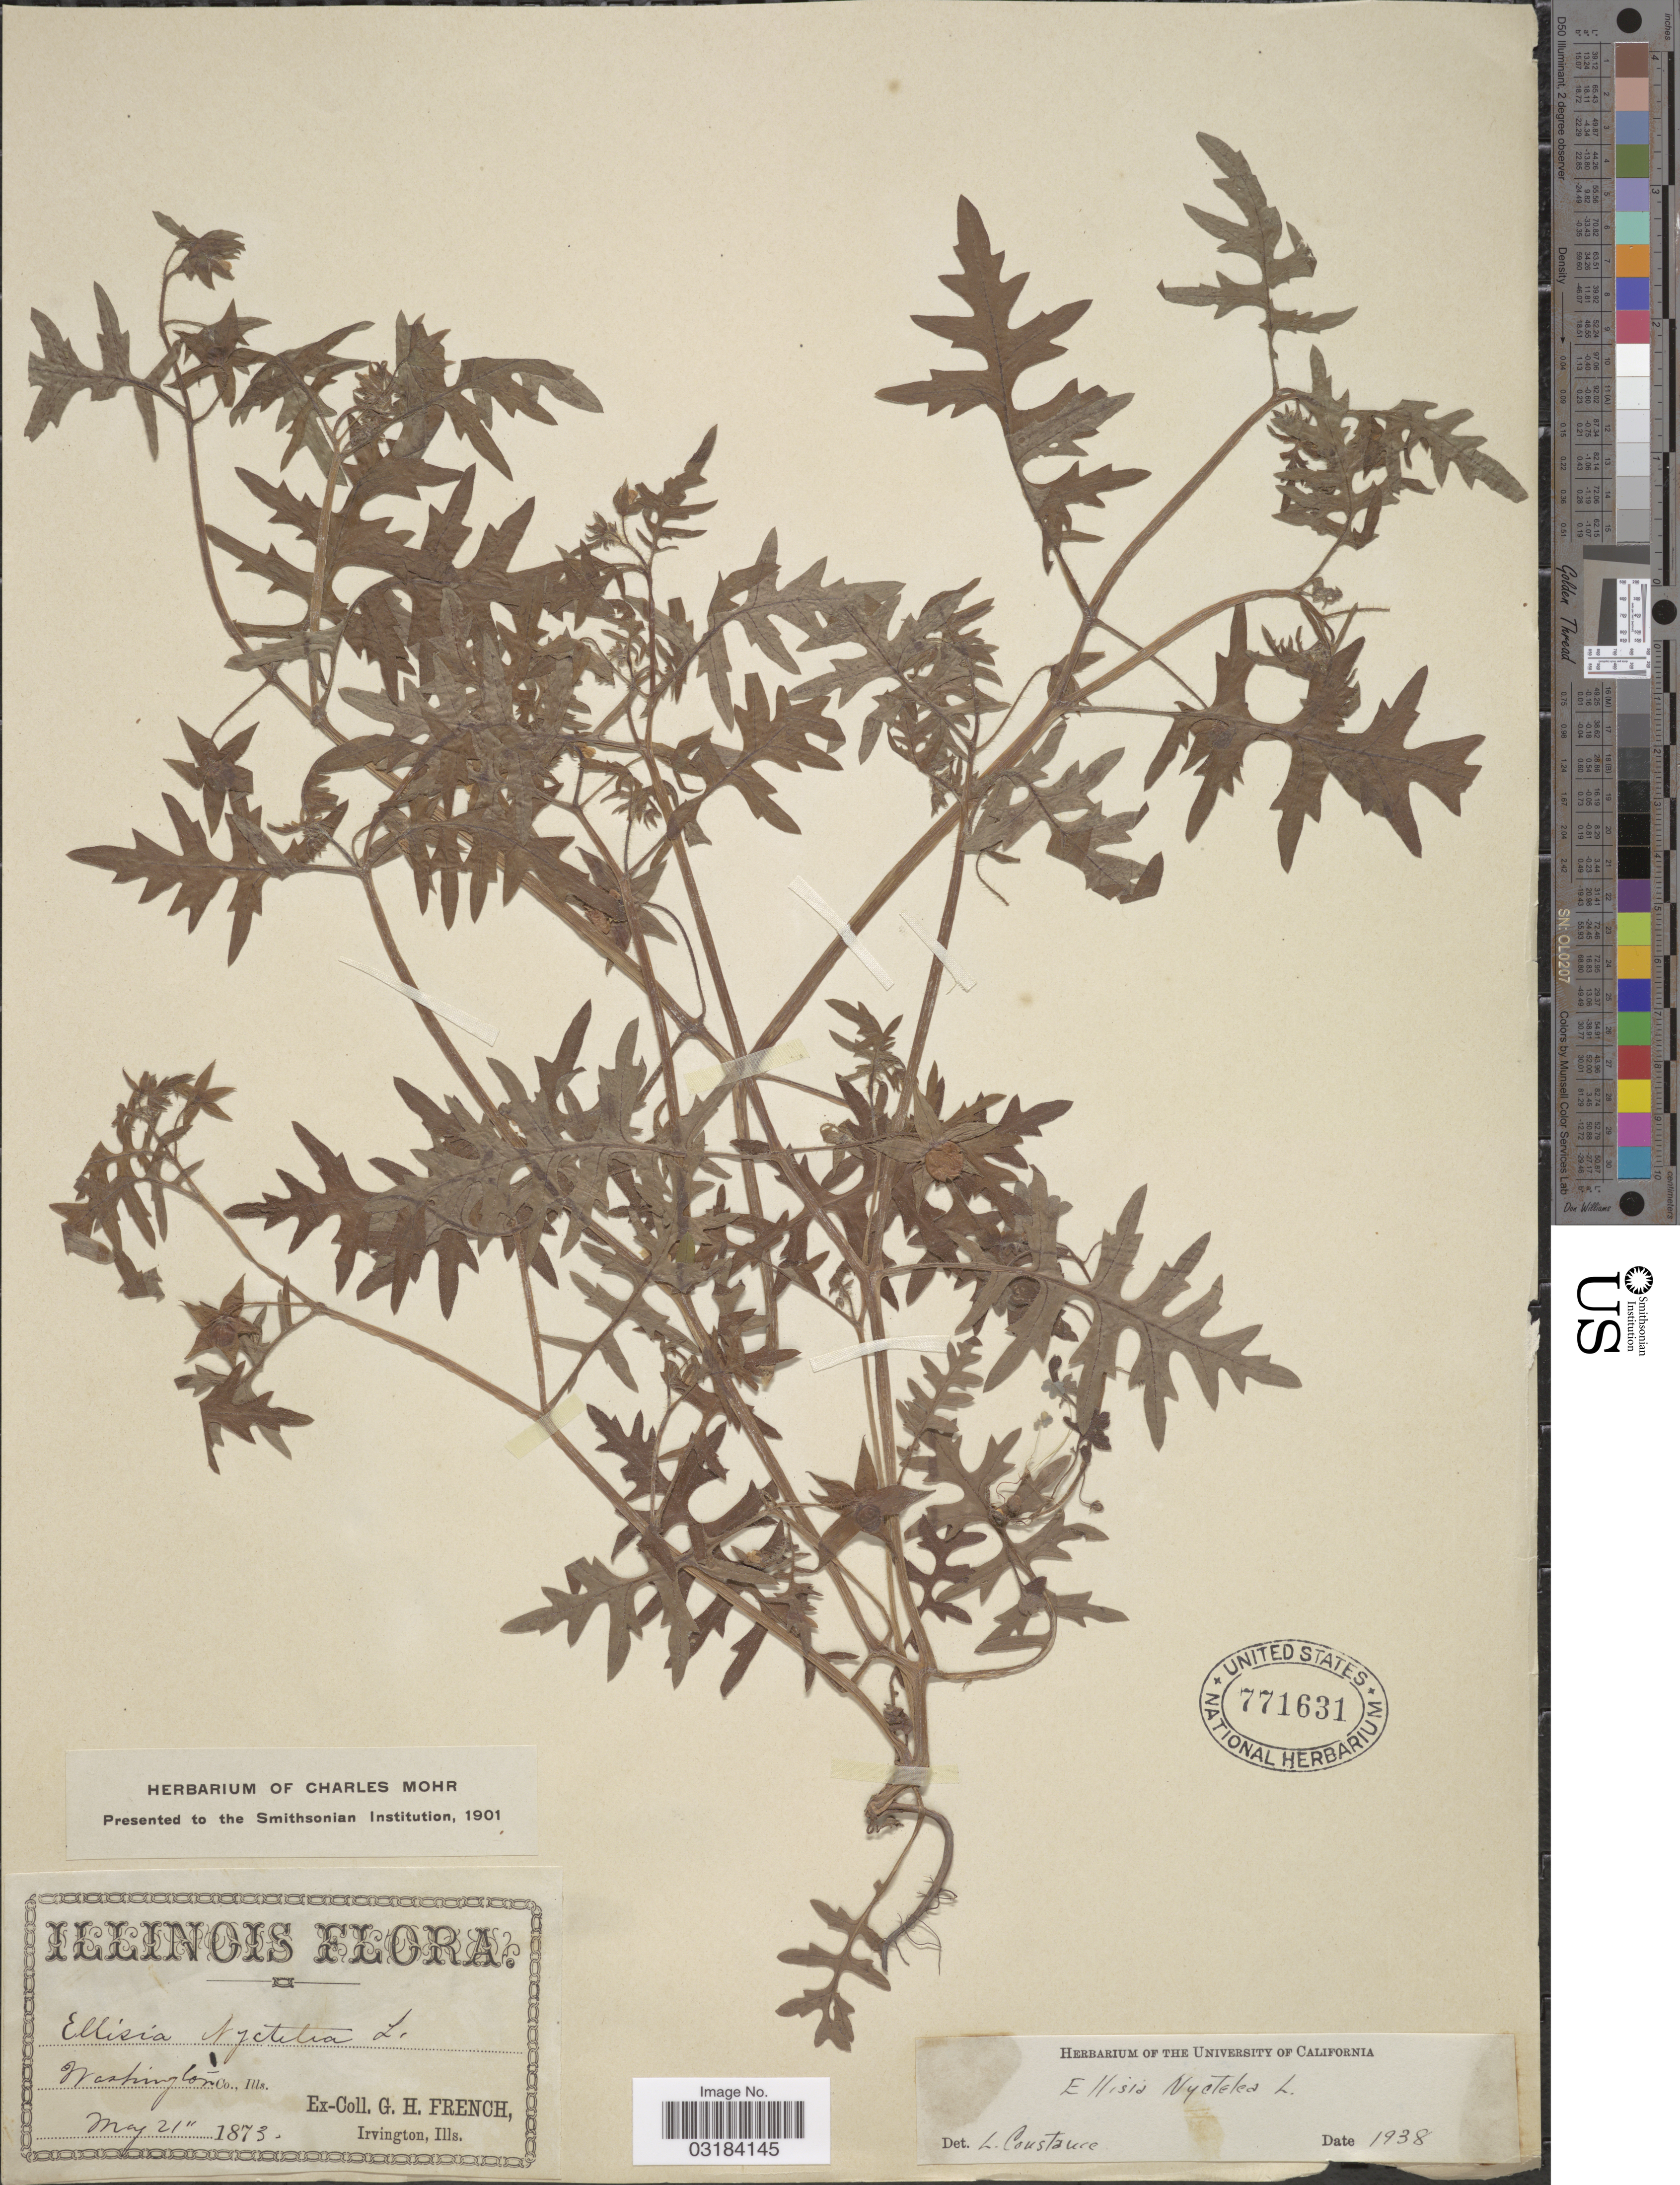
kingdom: Plantae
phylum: Tracheophyta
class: Magnoliopsida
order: Boraginales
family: Hydrophyllaceae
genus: Ellisia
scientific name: Ellisia nyctelea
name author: L.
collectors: G. H. French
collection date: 1873-05-21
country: United States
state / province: Illinois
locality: Washington Co.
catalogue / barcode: US 771631